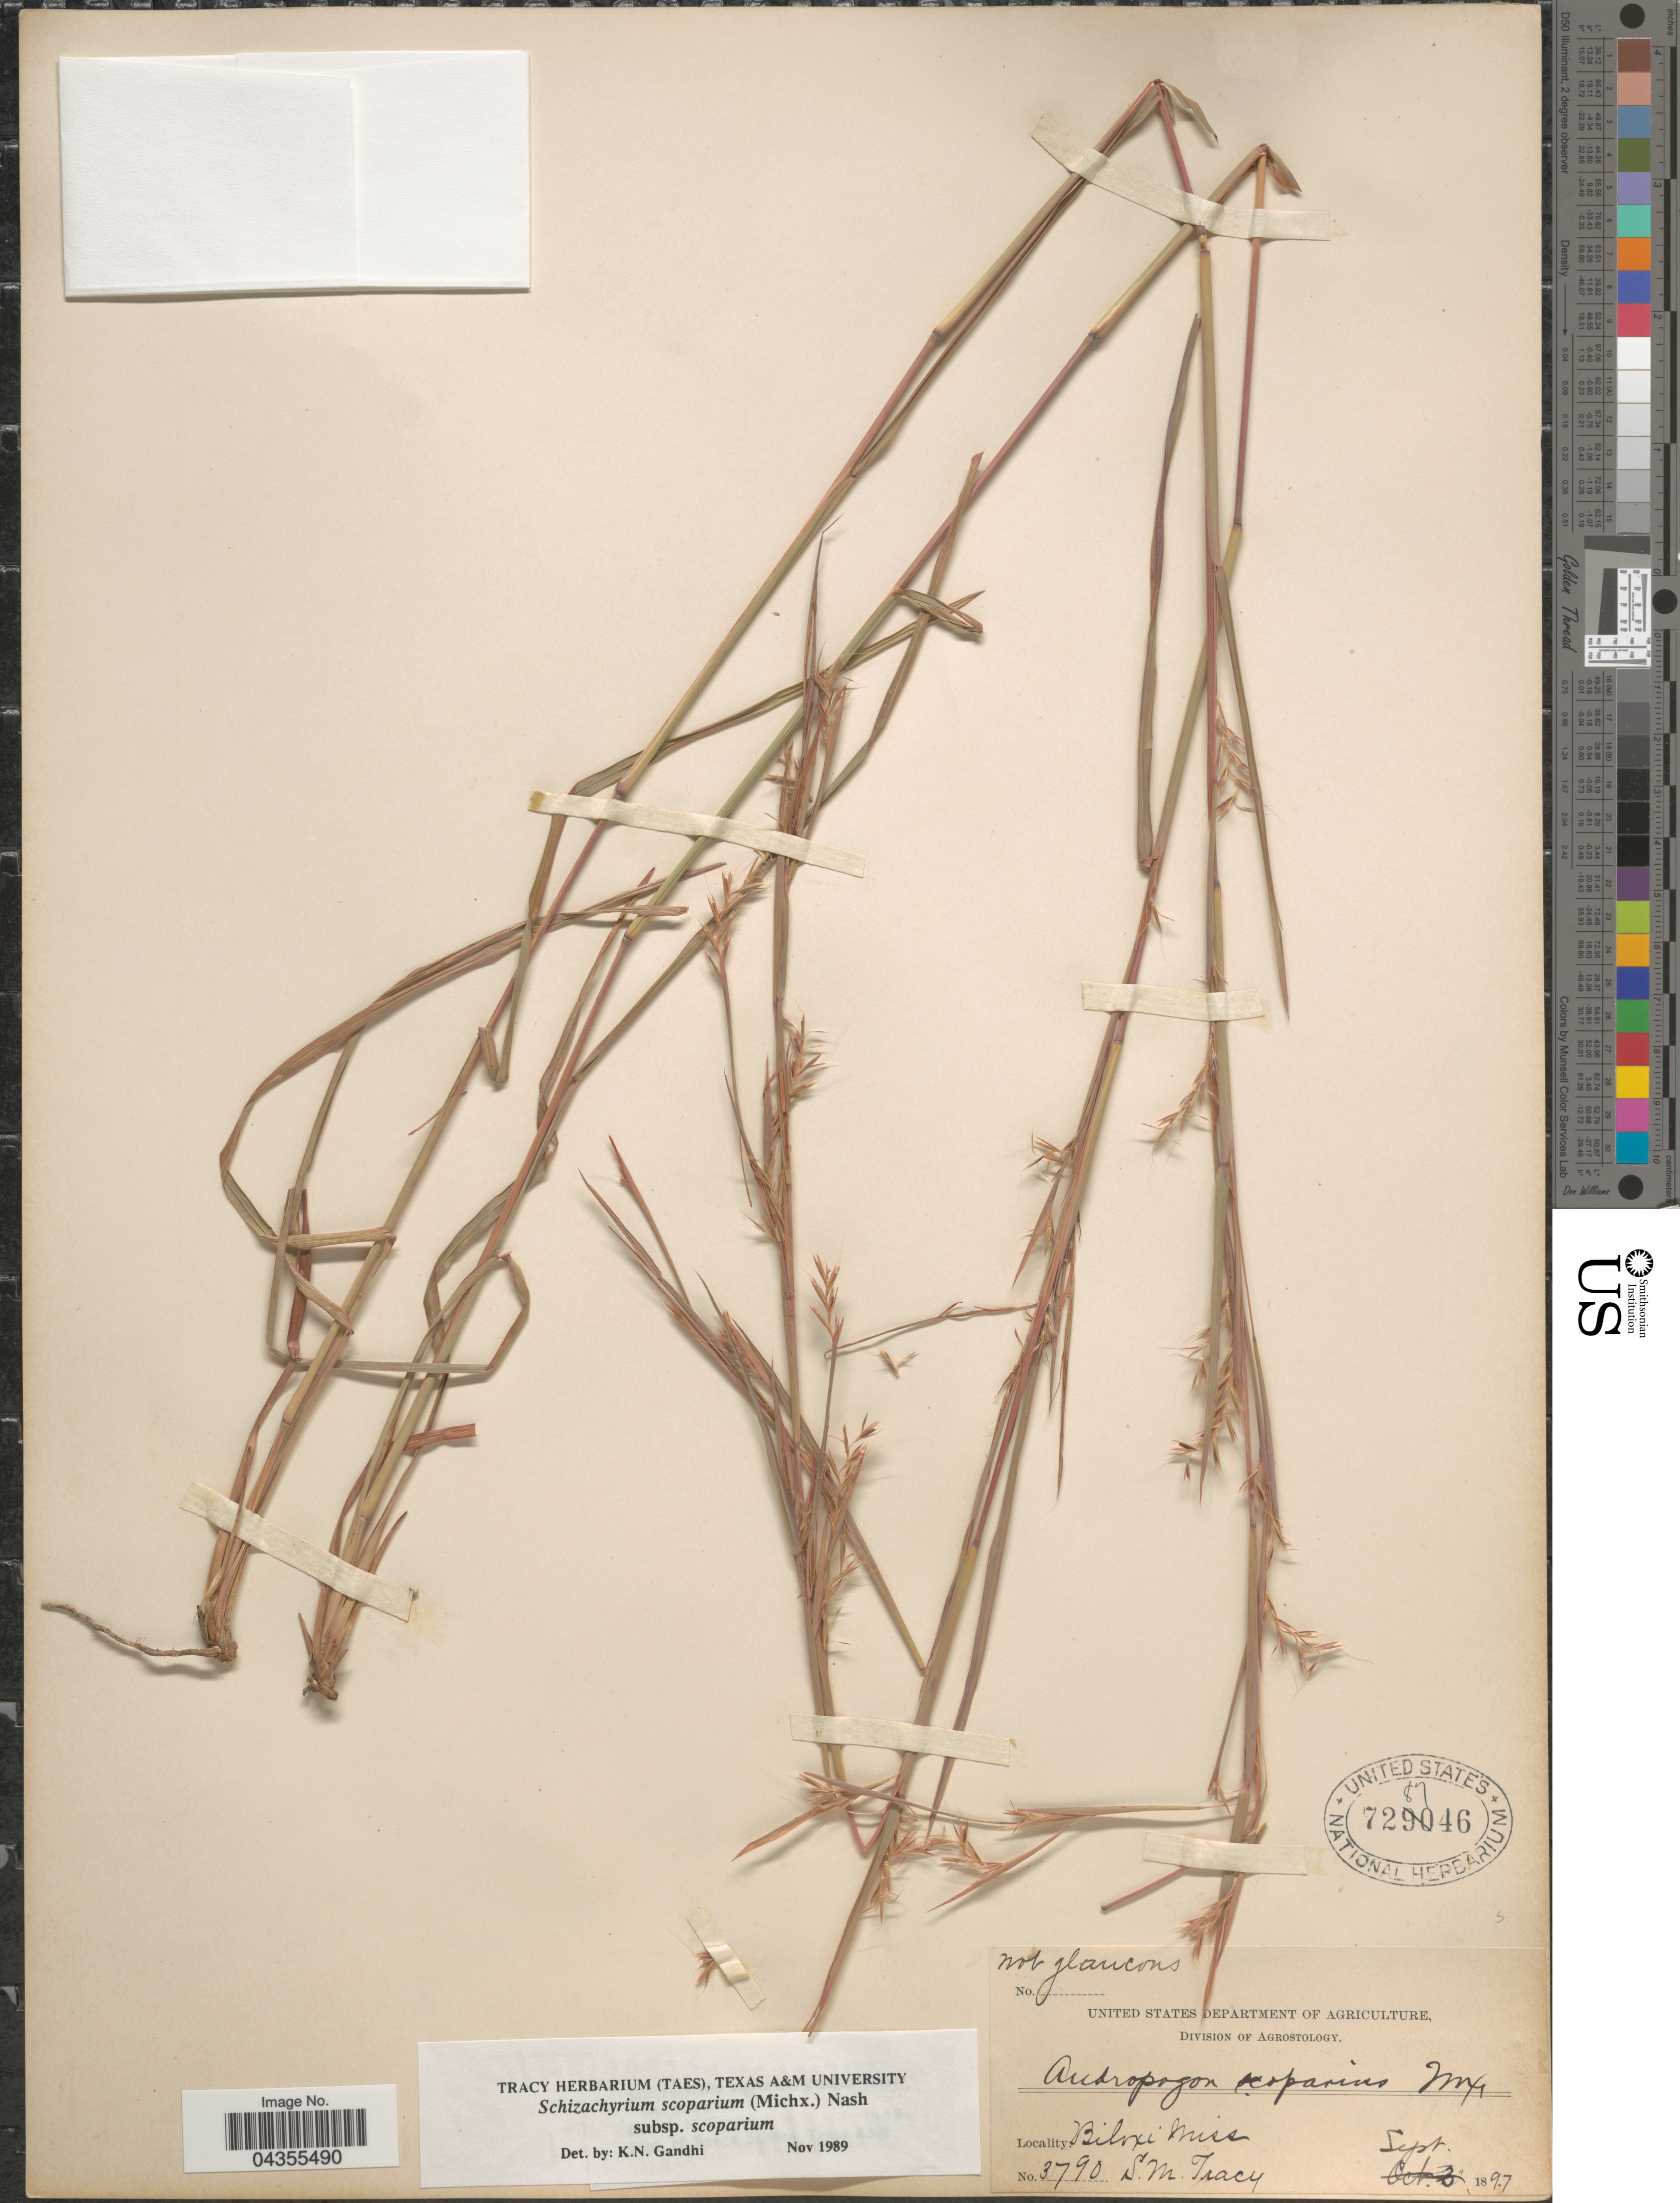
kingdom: Plantae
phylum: Tracheophyta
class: Liliopsida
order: Poales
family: Poaceae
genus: Schizachyrium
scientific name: Schizachyrium scoparium var. scoparium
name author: (Michx.) Nash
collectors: S. M. Tracy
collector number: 3790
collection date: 1897-09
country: United States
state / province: Mississippi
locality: Biloxi.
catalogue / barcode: US 728746